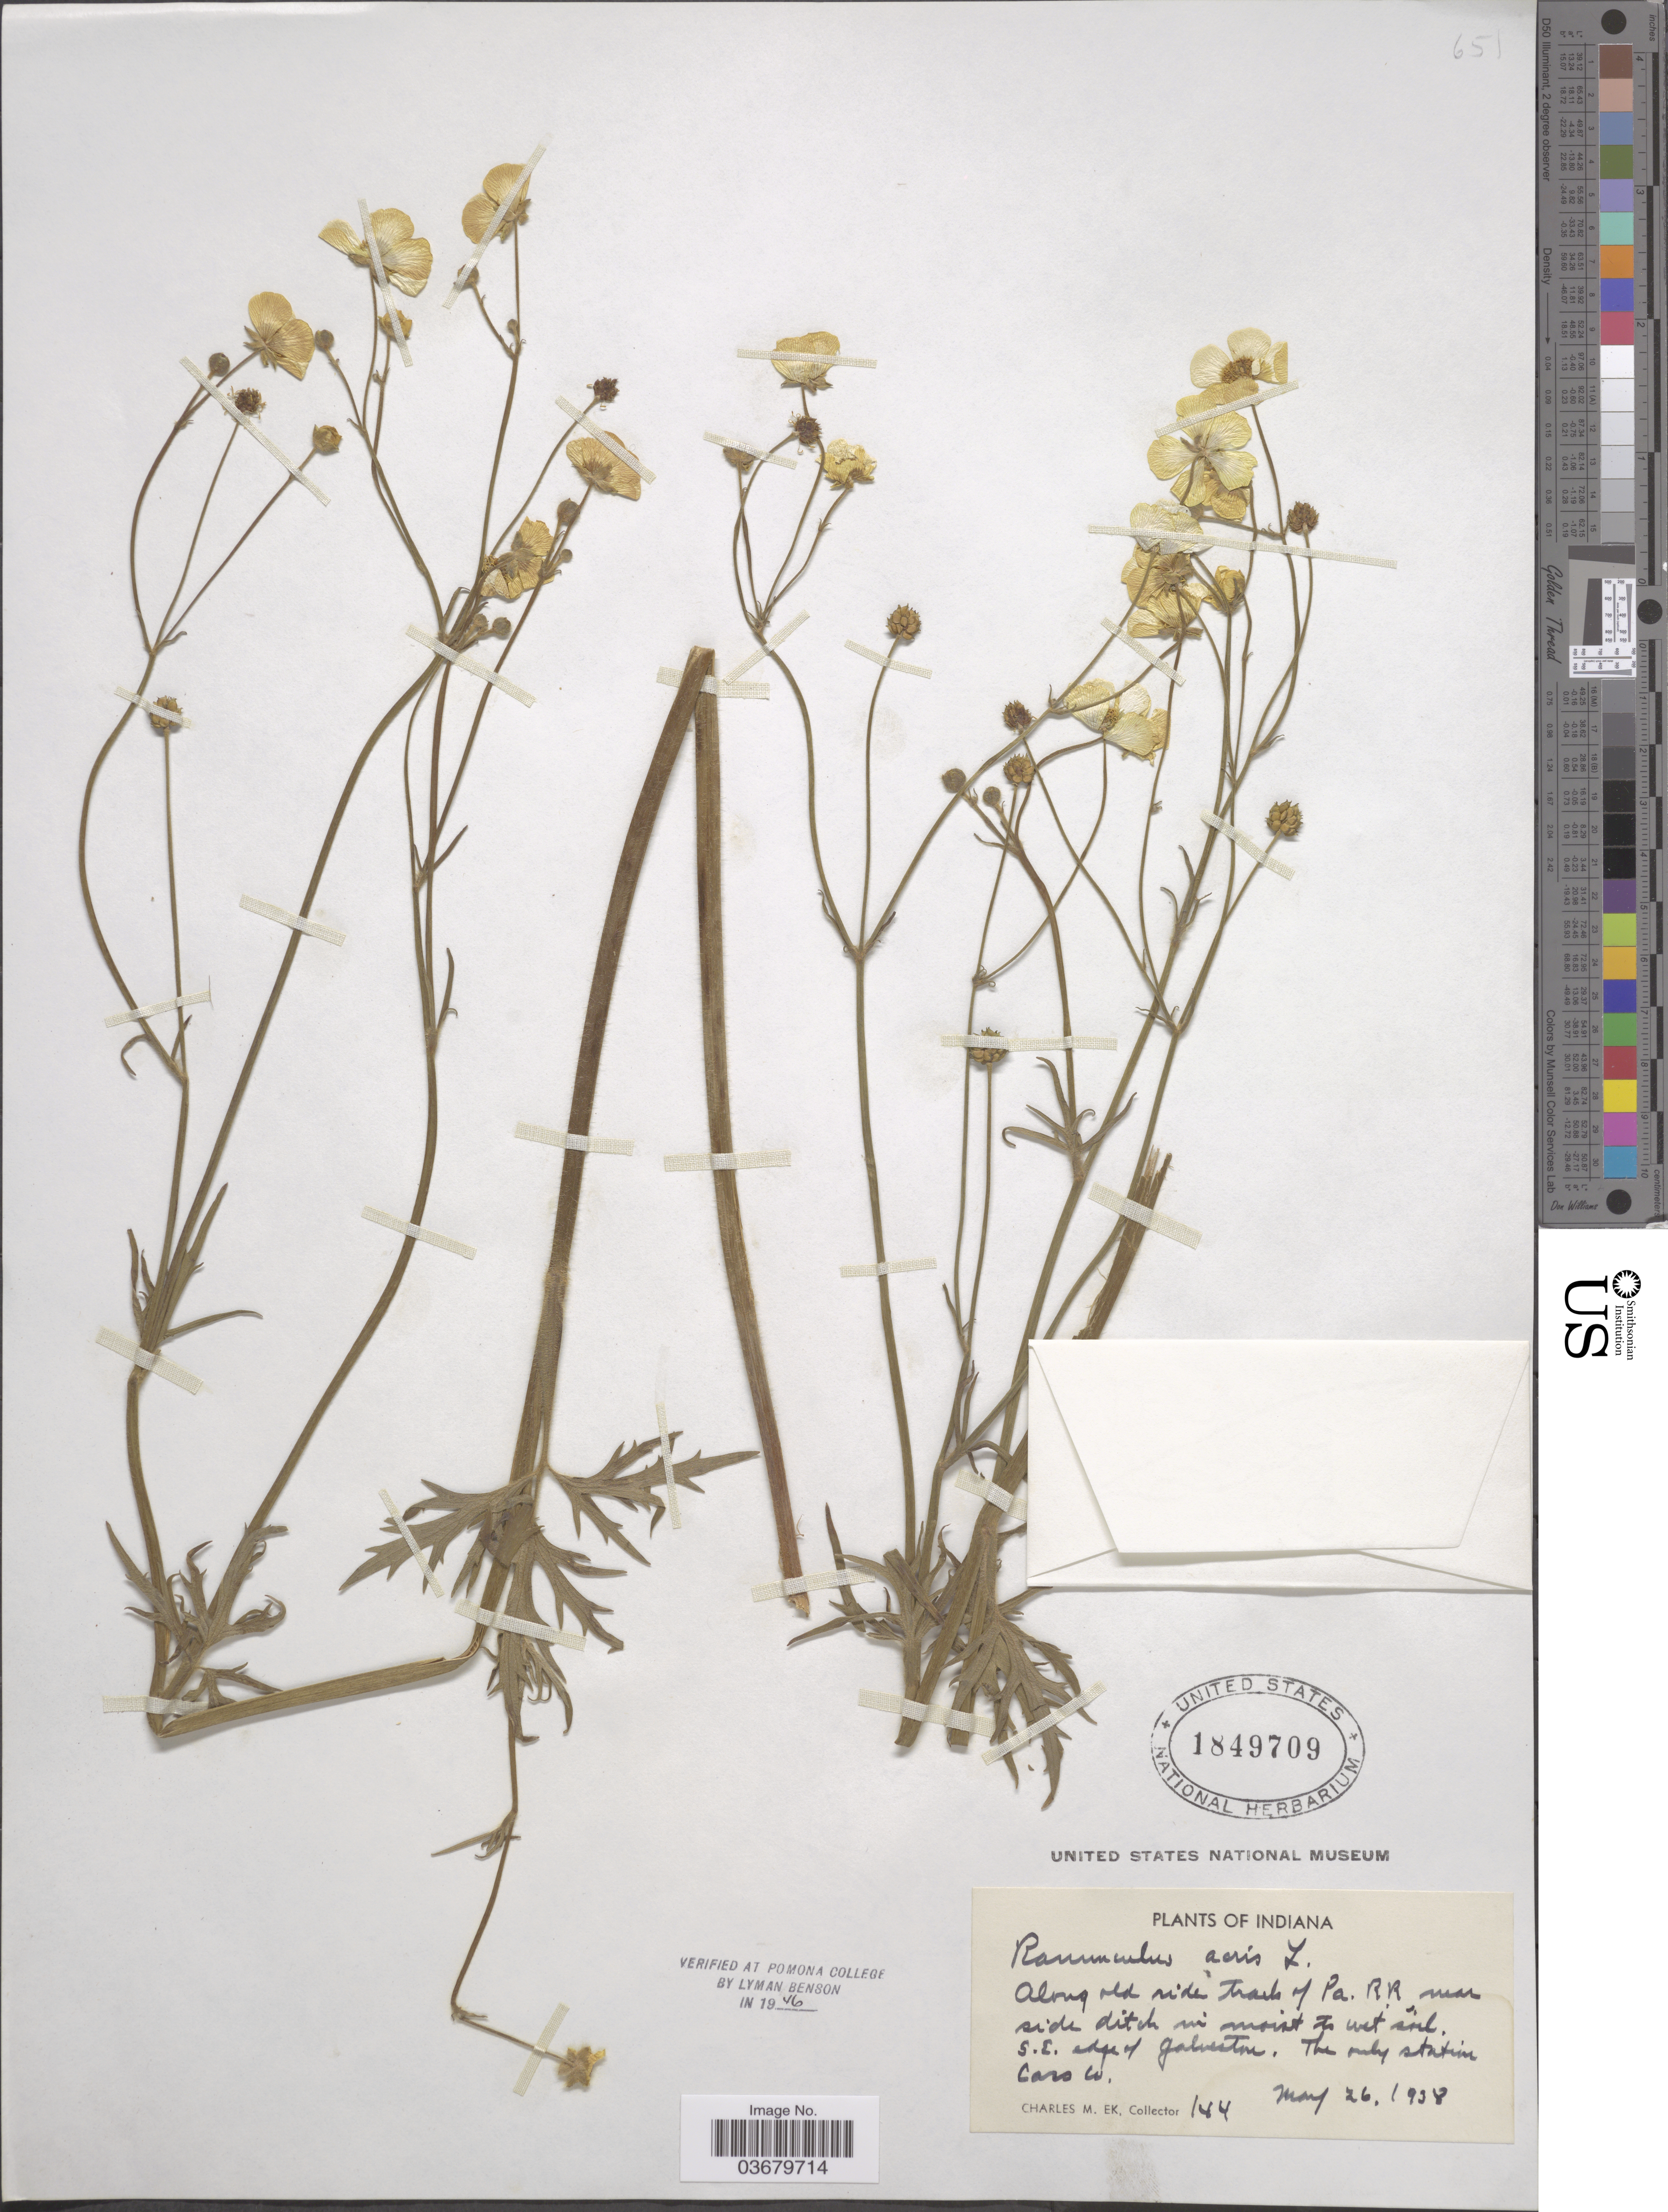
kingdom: Plantae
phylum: Tracheophyta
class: Magnoliopsida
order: Ranunculales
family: Ranunculaceae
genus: Ranunculus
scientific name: Ranunculus acris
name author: L.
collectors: C. Ek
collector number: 144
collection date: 1938-05-26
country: United States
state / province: Indiana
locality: Along old side track of Pa. RR near side ditch in moist to wet soil. S.E. edge of Galveston. The only station Cass Co.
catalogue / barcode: US 1849709